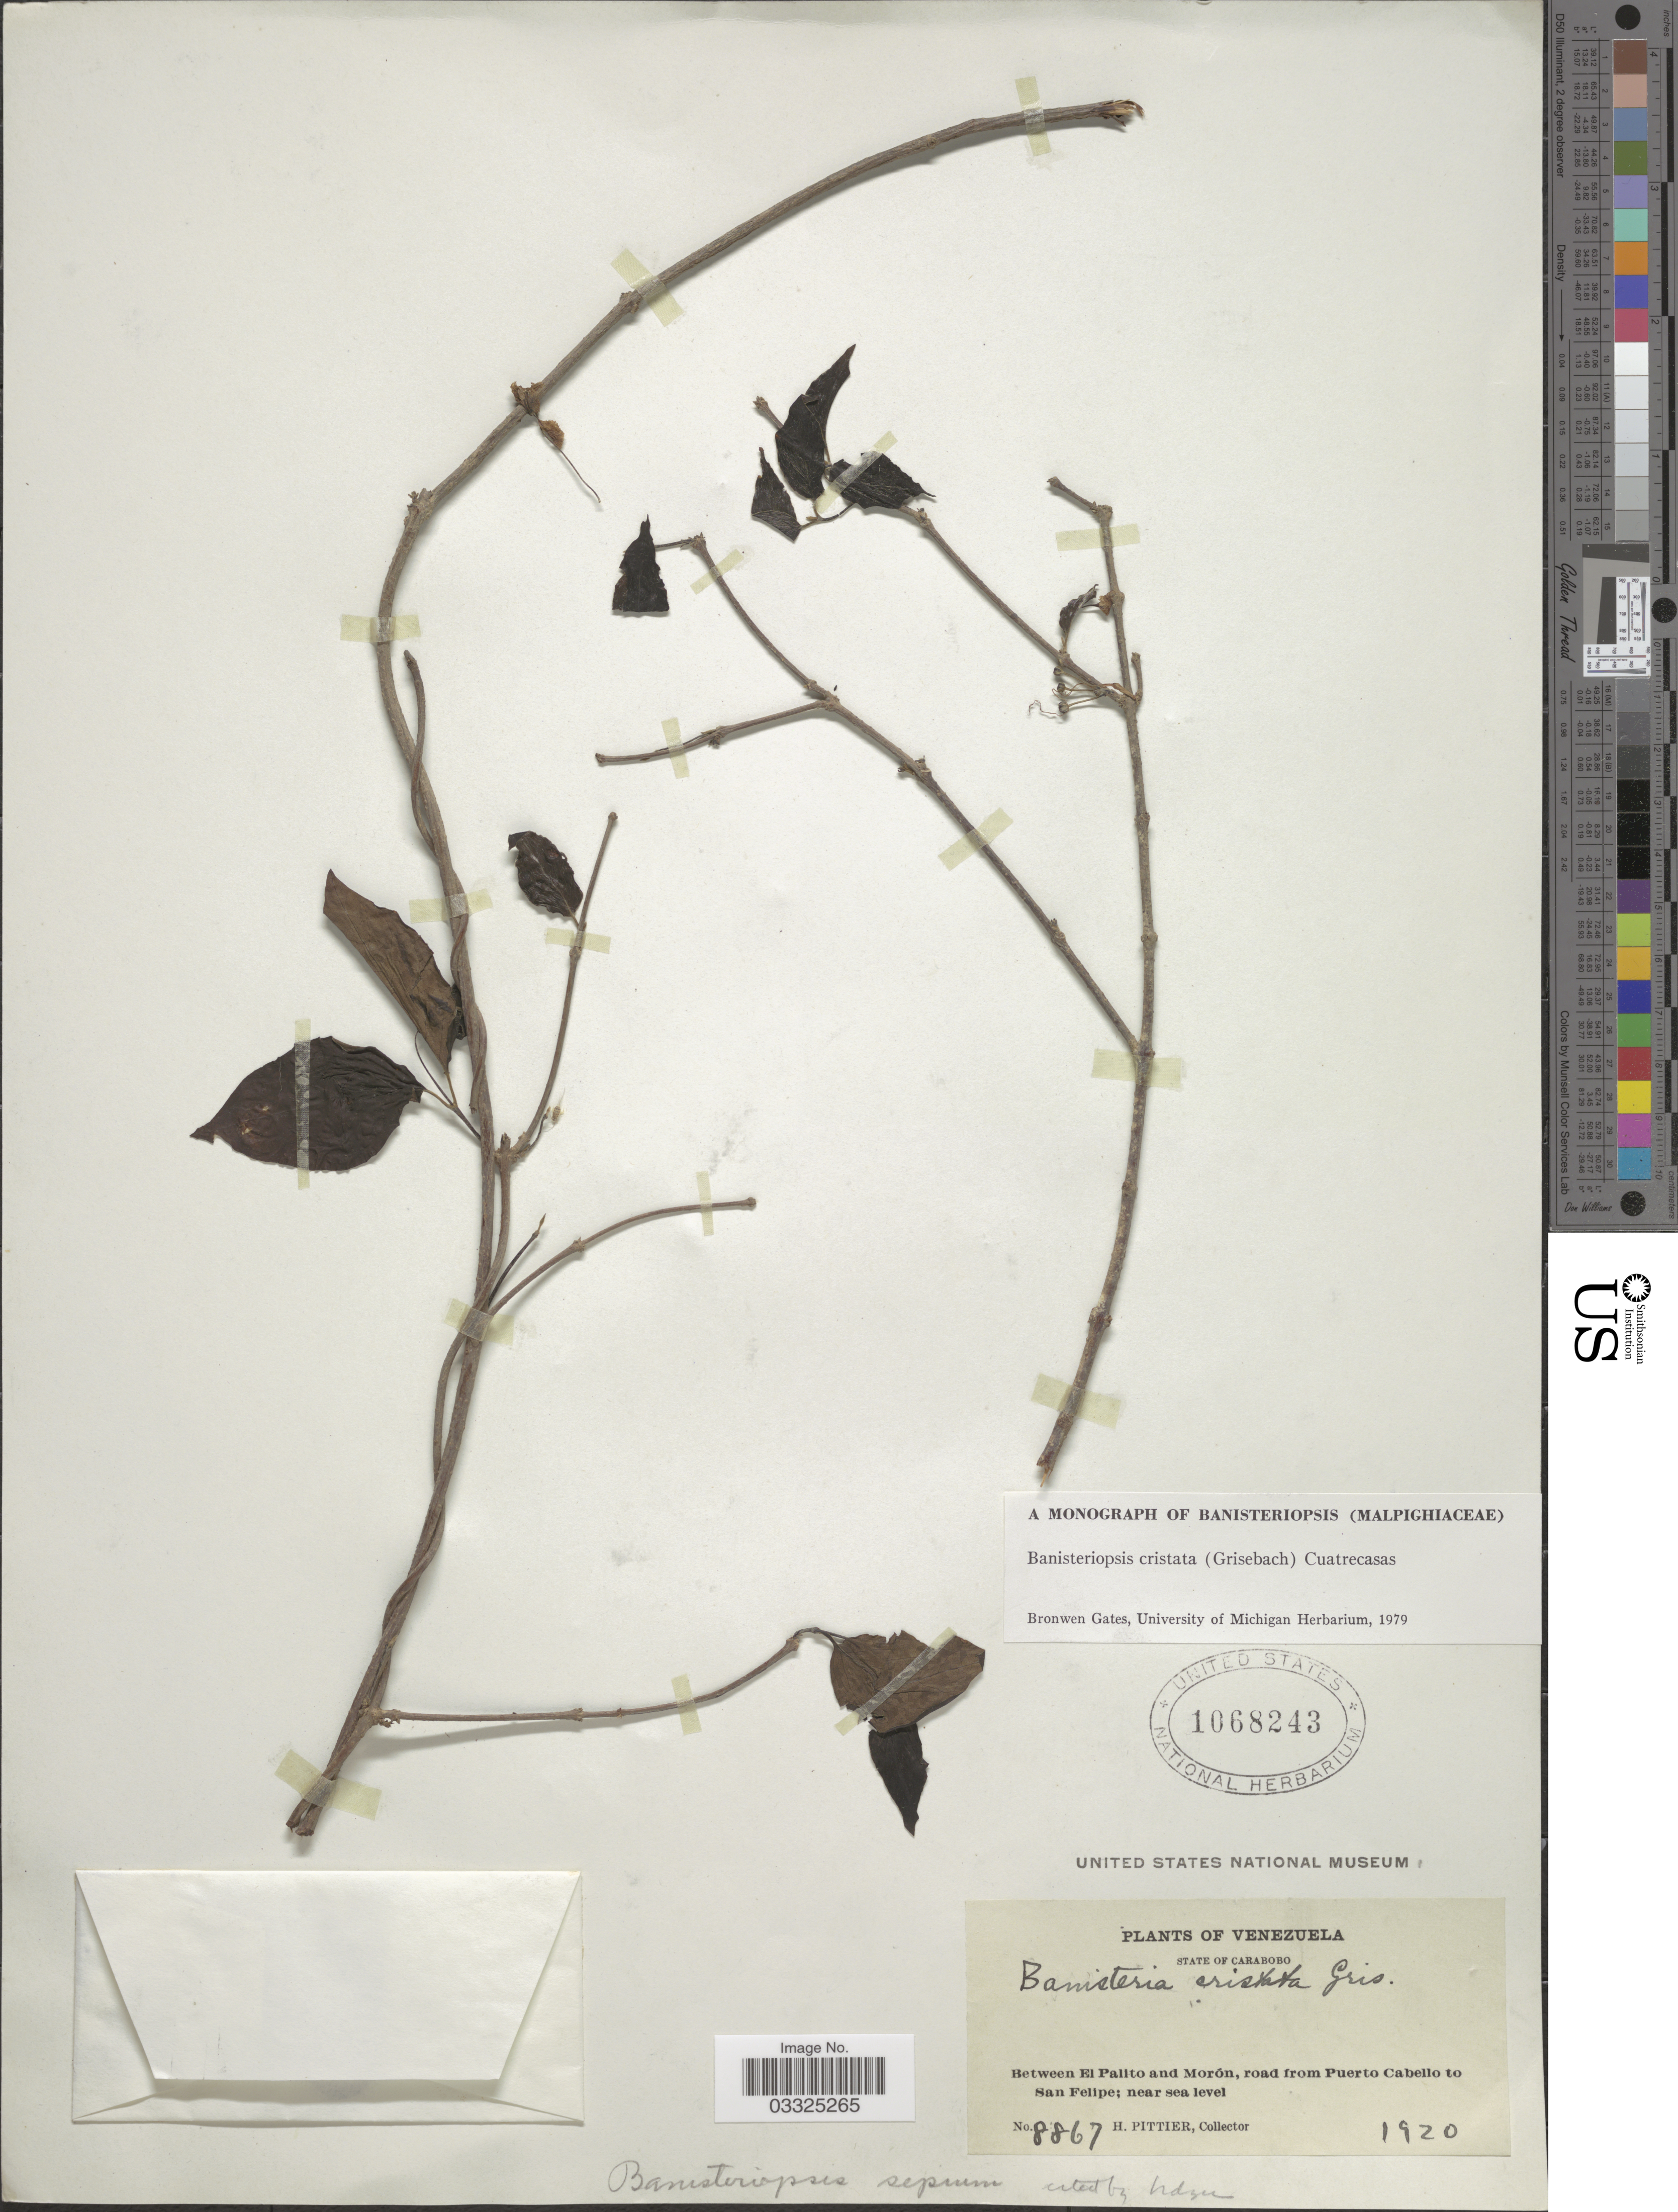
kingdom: Plantae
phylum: Tracheophyta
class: Magnoliopsida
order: Malpighiales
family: Malpighiaceae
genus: Banisteriopsis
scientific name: Banisteriopsis cristata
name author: (Griseb.) Cuatrec.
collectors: H. F. Pittier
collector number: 8867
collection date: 1920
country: Venezuela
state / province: Carabobo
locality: Between El Palito and Morón, road from Puerto Cabello to San Felipe.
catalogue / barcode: US 1068243